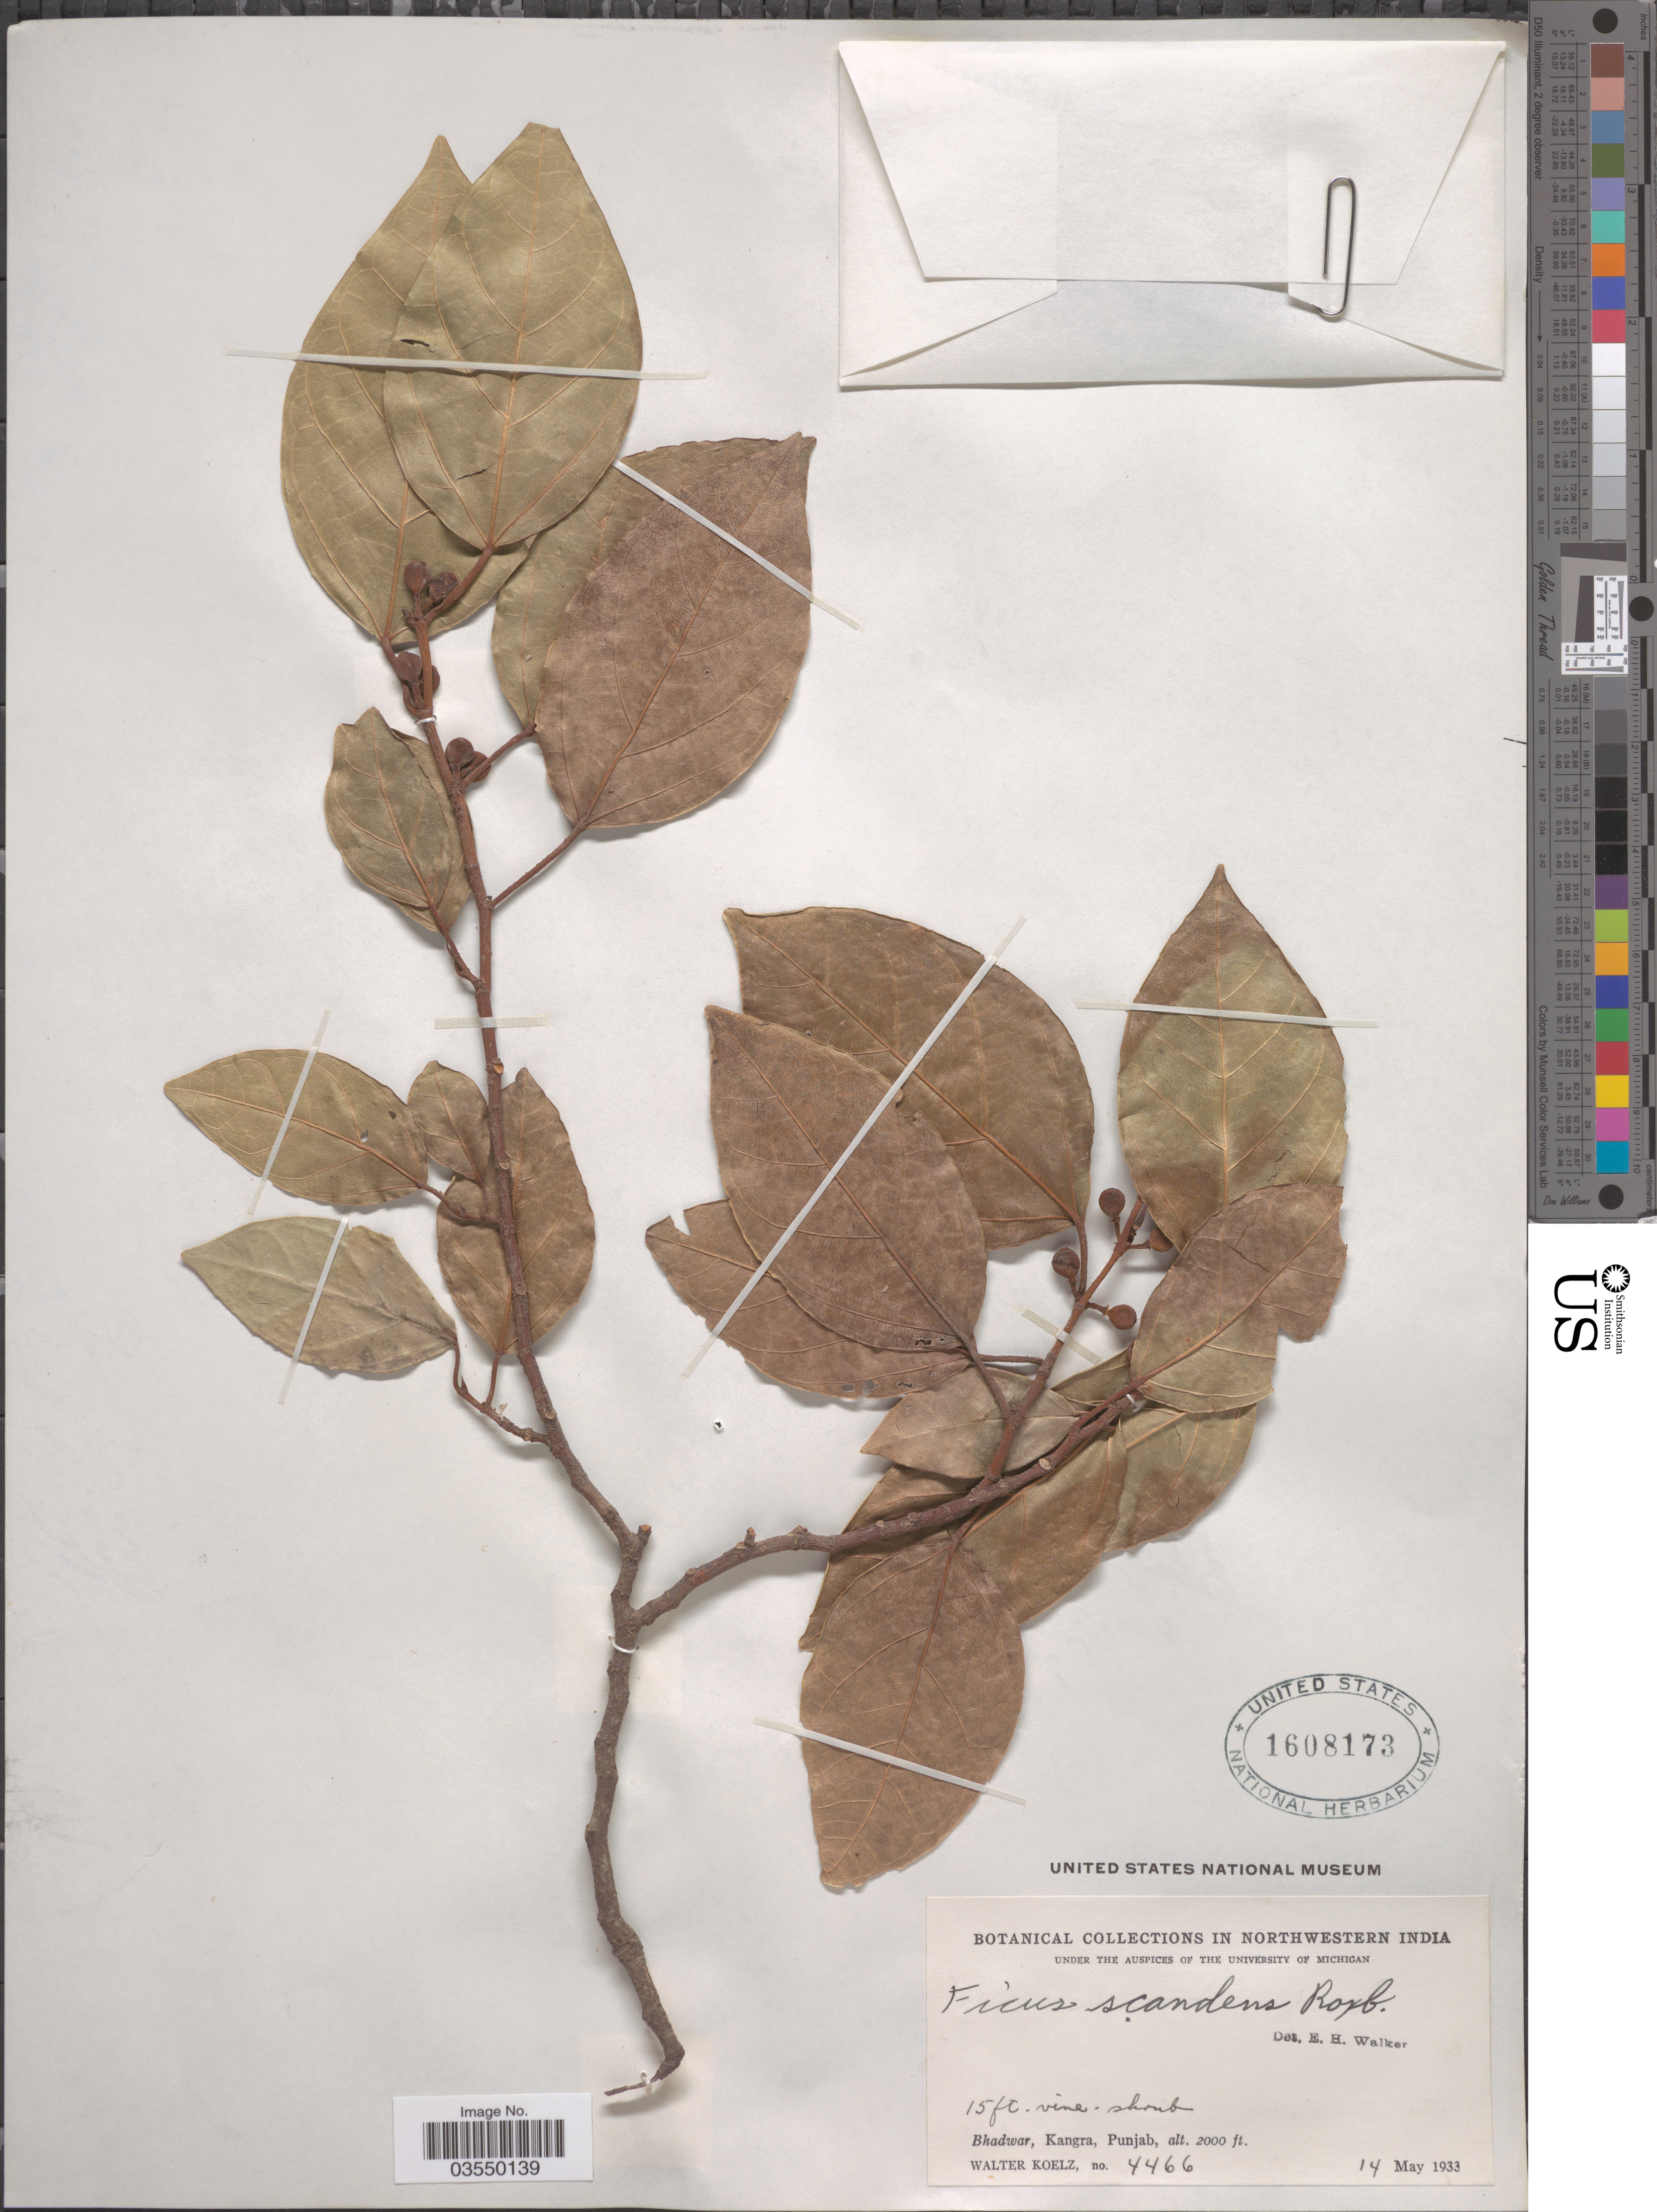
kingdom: Plantae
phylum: Tracheophyta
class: Magnoliopsida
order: Rosales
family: Moraceae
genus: Ficus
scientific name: Ficus hederacea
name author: Roxb.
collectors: W. N. Koelz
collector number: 4466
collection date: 1933-05-14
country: India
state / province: Punjab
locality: Northwestern India. Bhadwar, Kangra.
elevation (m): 610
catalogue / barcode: US 1608173